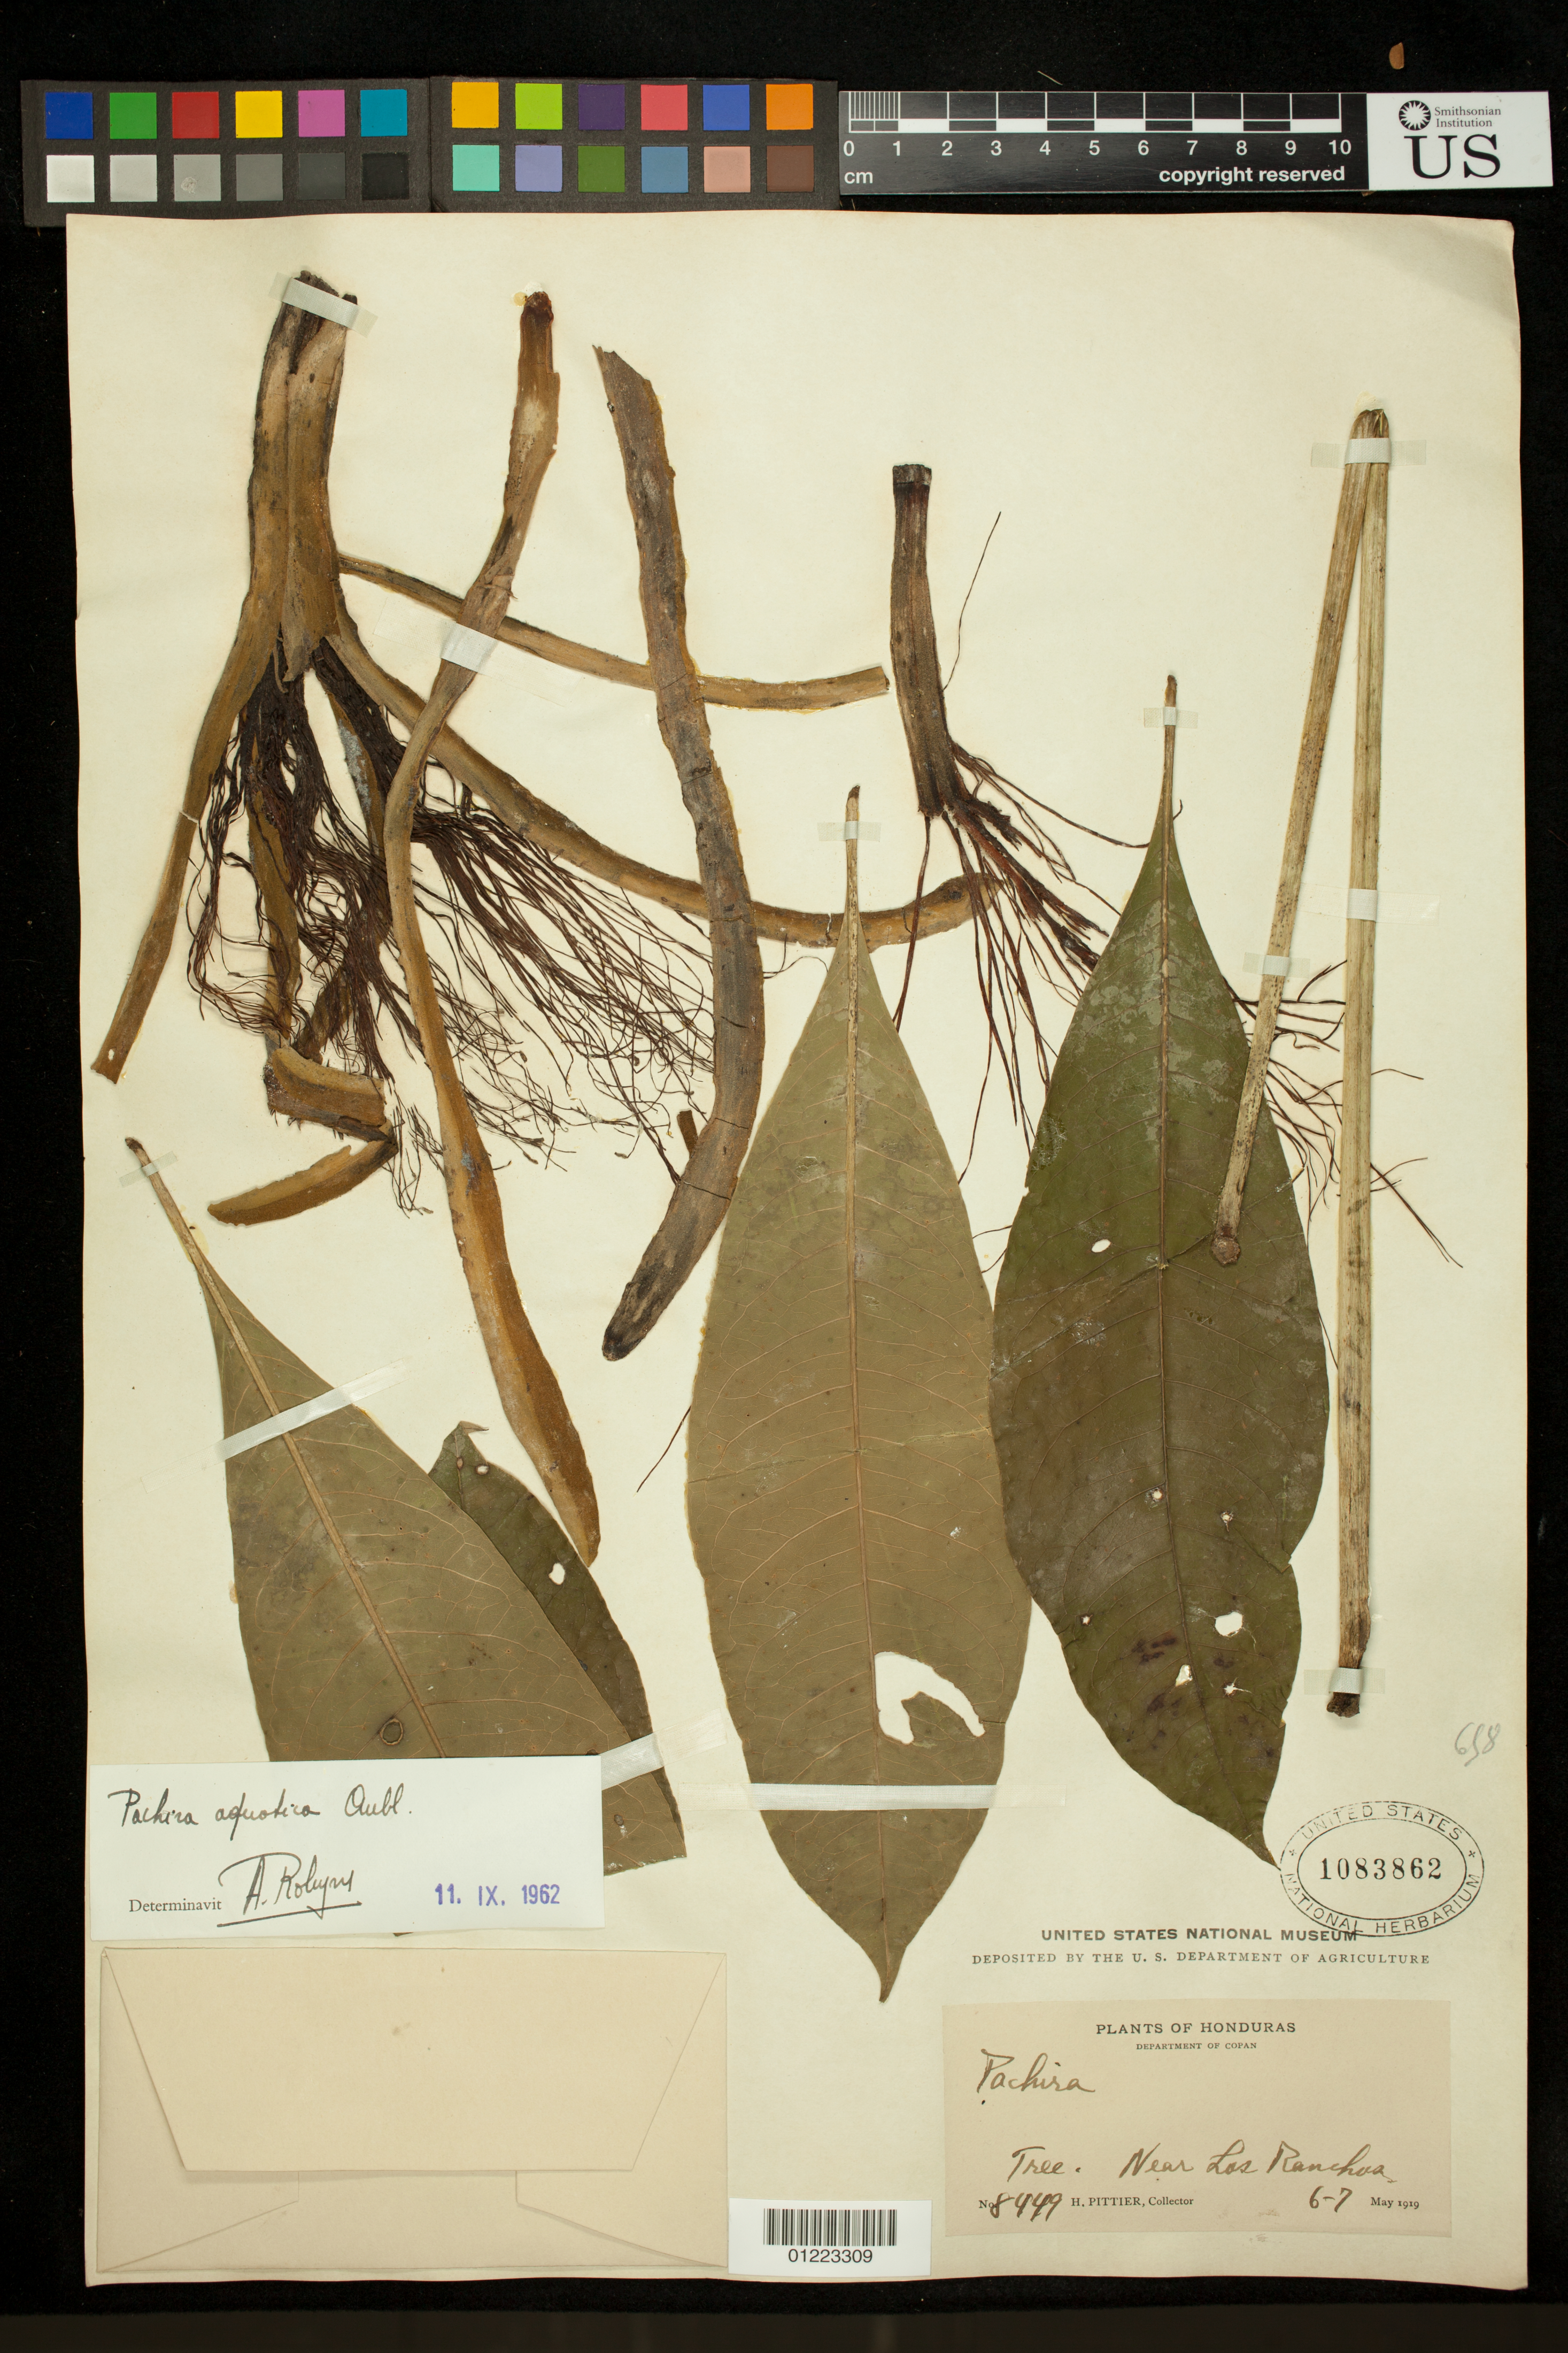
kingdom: Plantae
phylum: Tracheophyta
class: Magnoliopsida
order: Malvales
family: Malvaceae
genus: Pachira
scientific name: Pachira aquatica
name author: Aubl.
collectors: H. F. Pittier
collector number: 8449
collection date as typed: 1919-05-06 to 1919-05-07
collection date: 1919-05-06/1919-05-07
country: Honduras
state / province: Copán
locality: Department of Copan: Near Los Ranchos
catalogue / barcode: US 1083862